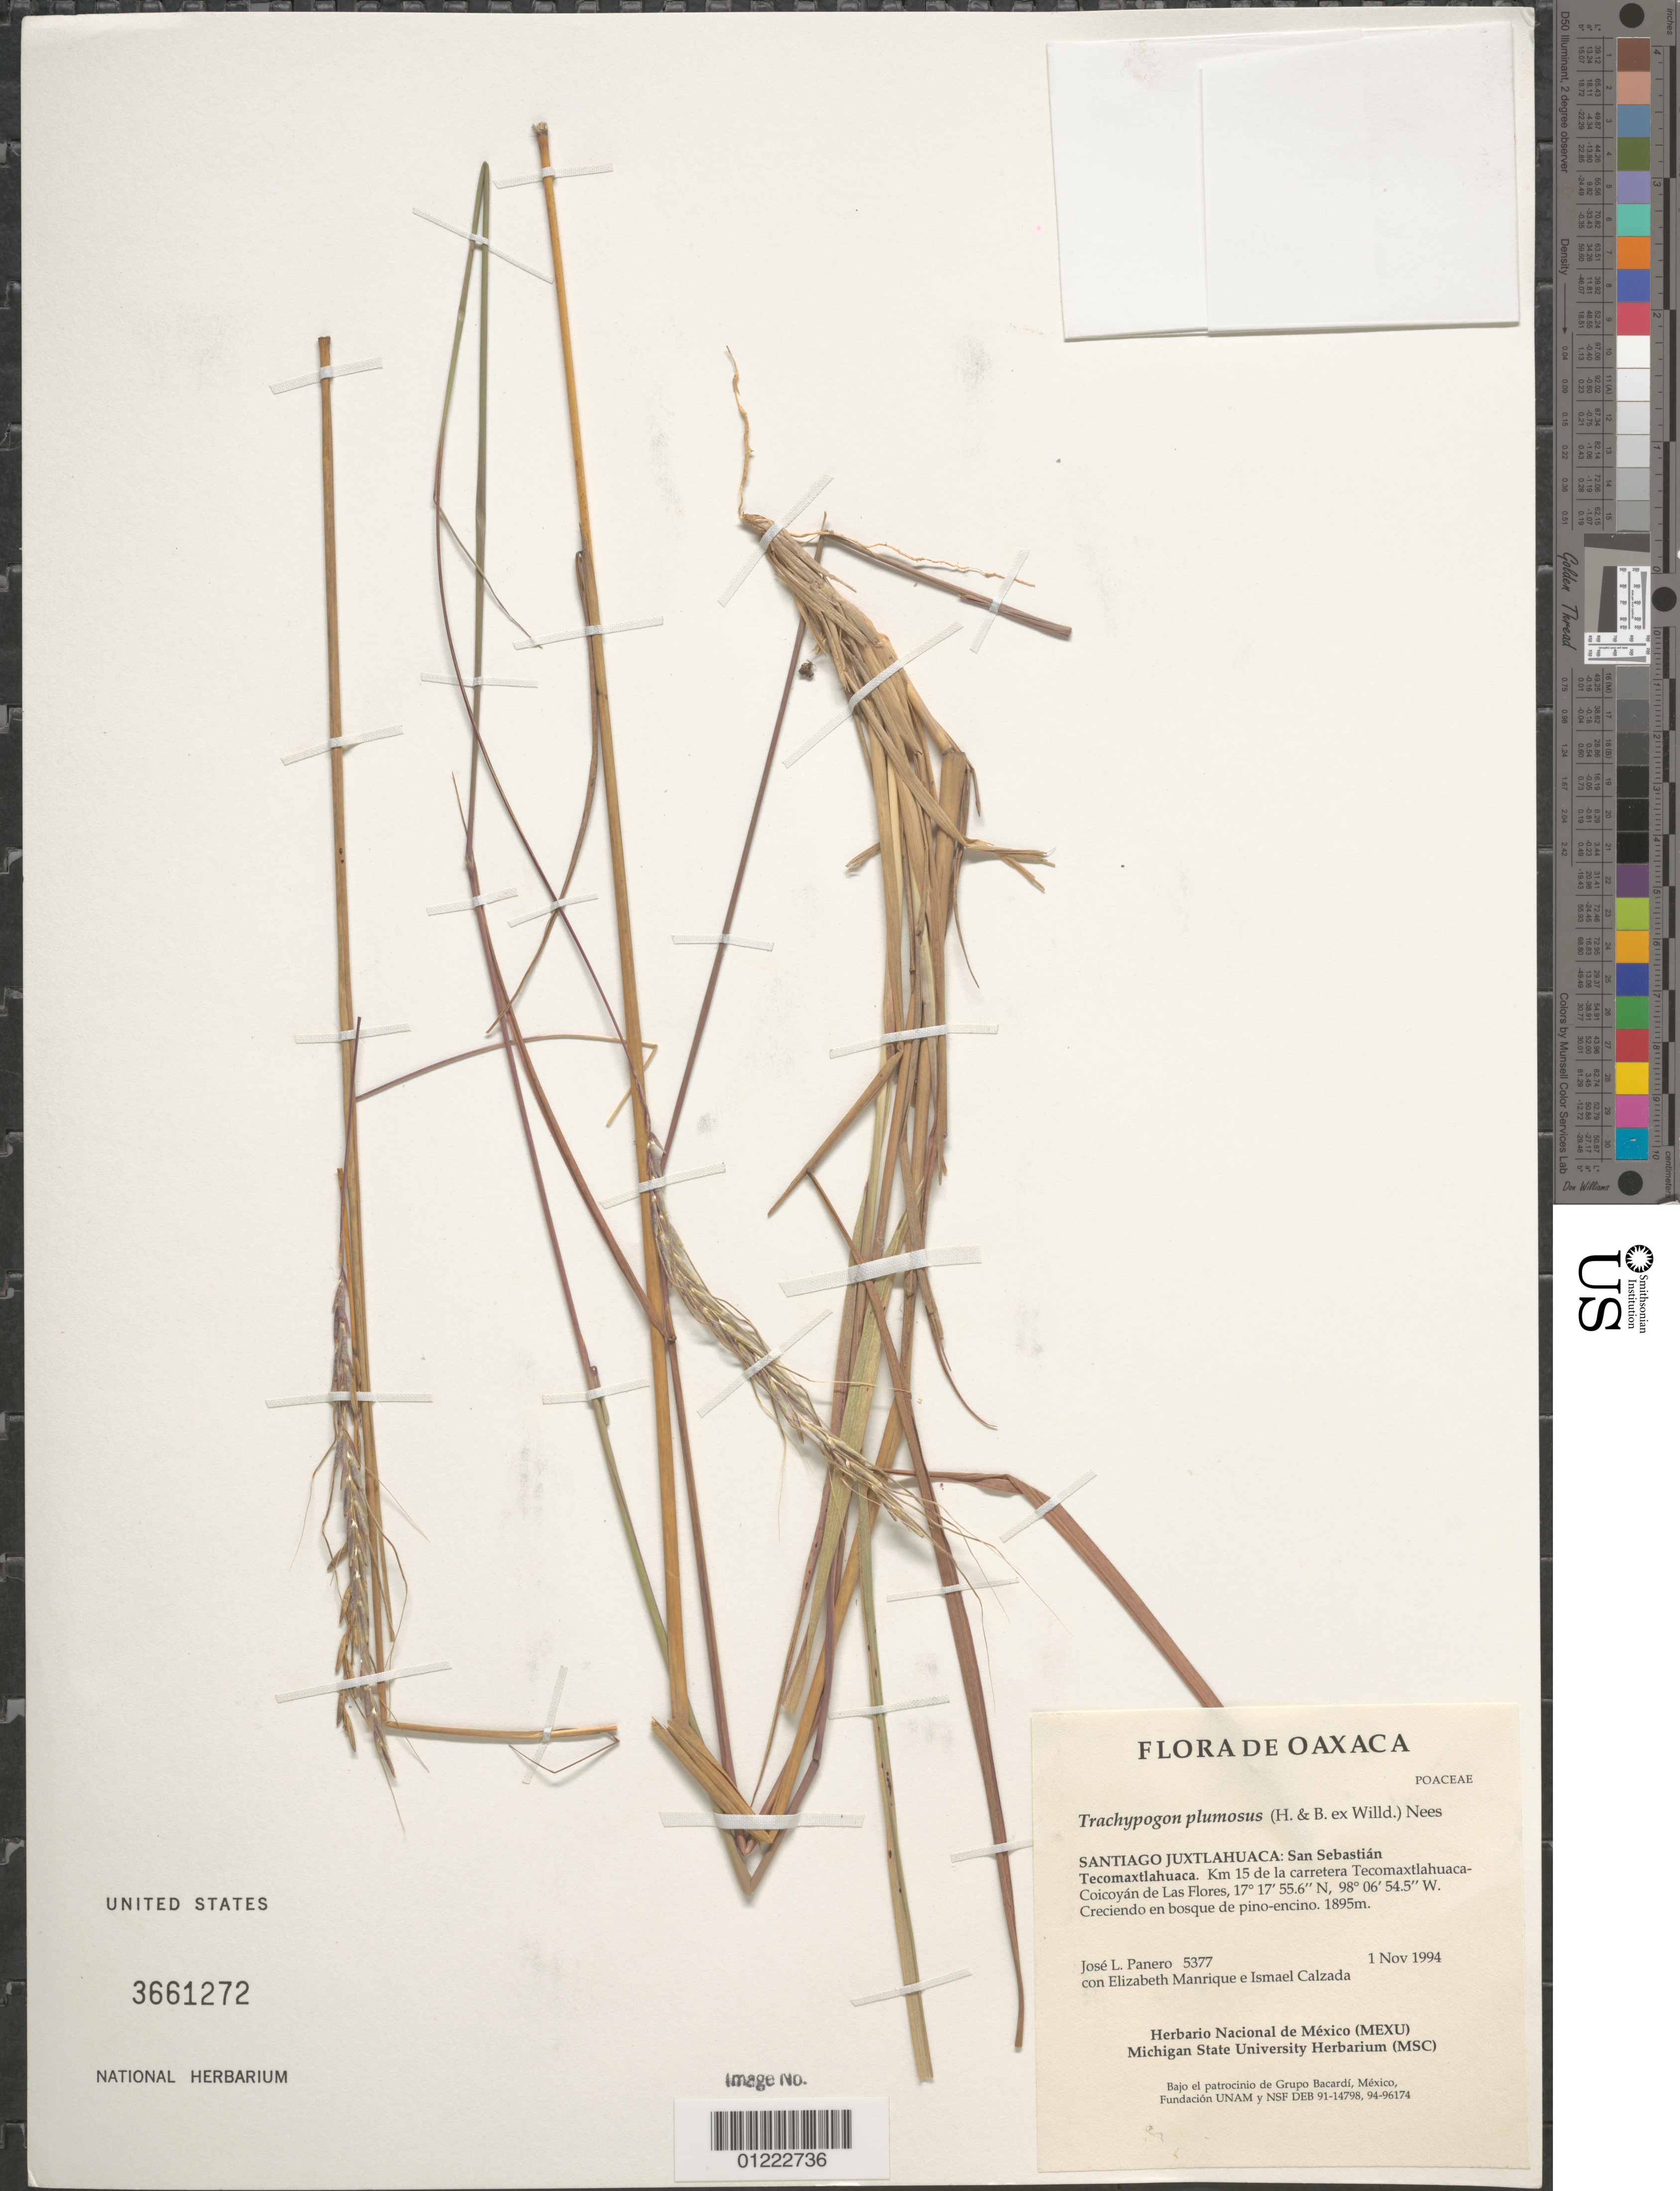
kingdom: Plantae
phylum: Tracheophyta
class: Liliopsida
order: Poales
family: Poaceae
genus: Trachypogon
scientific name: Trachypogon plumosus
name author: (Humb. & Bonpl.) Nees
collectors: J. L. Panero, E. Manrique & J. I. Calzada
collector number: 5377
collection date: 1994-11-01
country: Mexico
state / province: Oaxaca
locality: Santiago Juxtlahuaca: San Sebastián Tecomaxtlahuaca. Km 15 de la carretera Tecomaxtlahuaca- Coicoyán de Las Flores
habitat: Creciendo en bosque de pino-encino.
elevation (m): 1895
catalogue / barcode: US 3661272